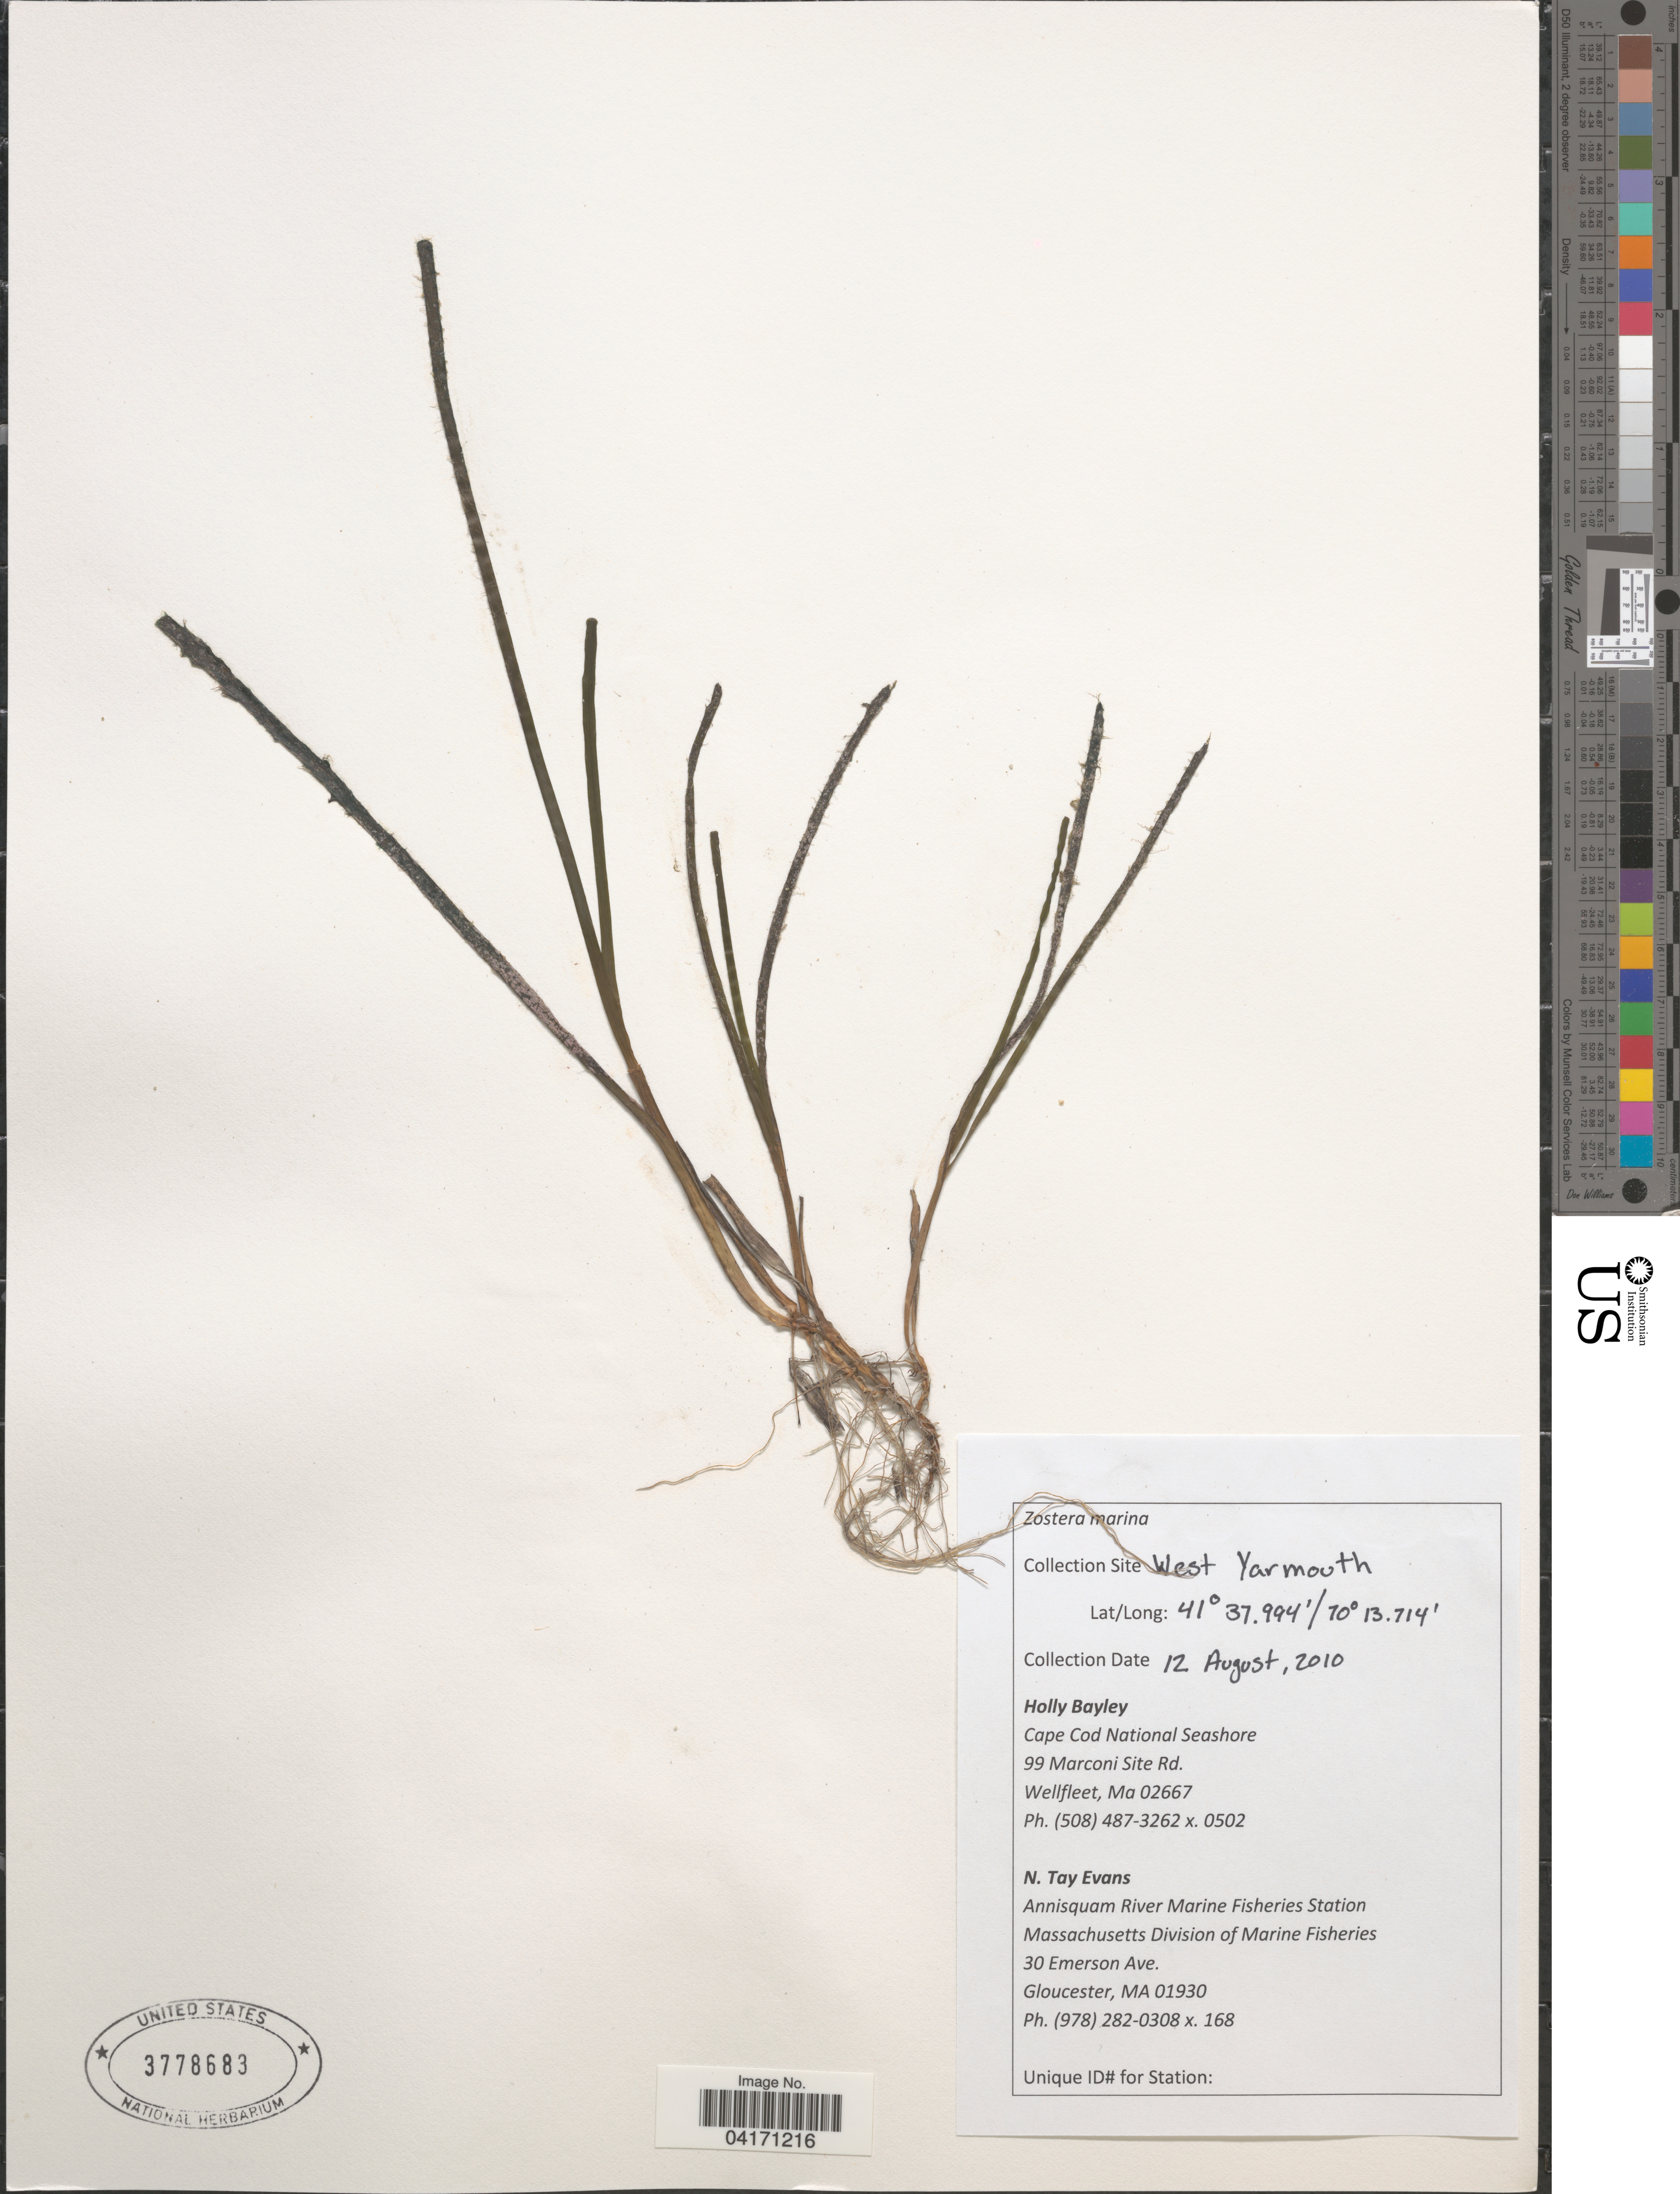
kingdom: Plantae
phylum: Tracheophyta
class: Liliopsida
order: Alismatales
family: Zosteraceae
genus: Zostera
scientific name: Zostera marina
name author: L.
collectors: H. Bayley & N. Evans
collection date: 2010-08-12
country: United States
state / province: Massachusetts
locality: West Yarmouth.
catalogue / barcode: US 3778683